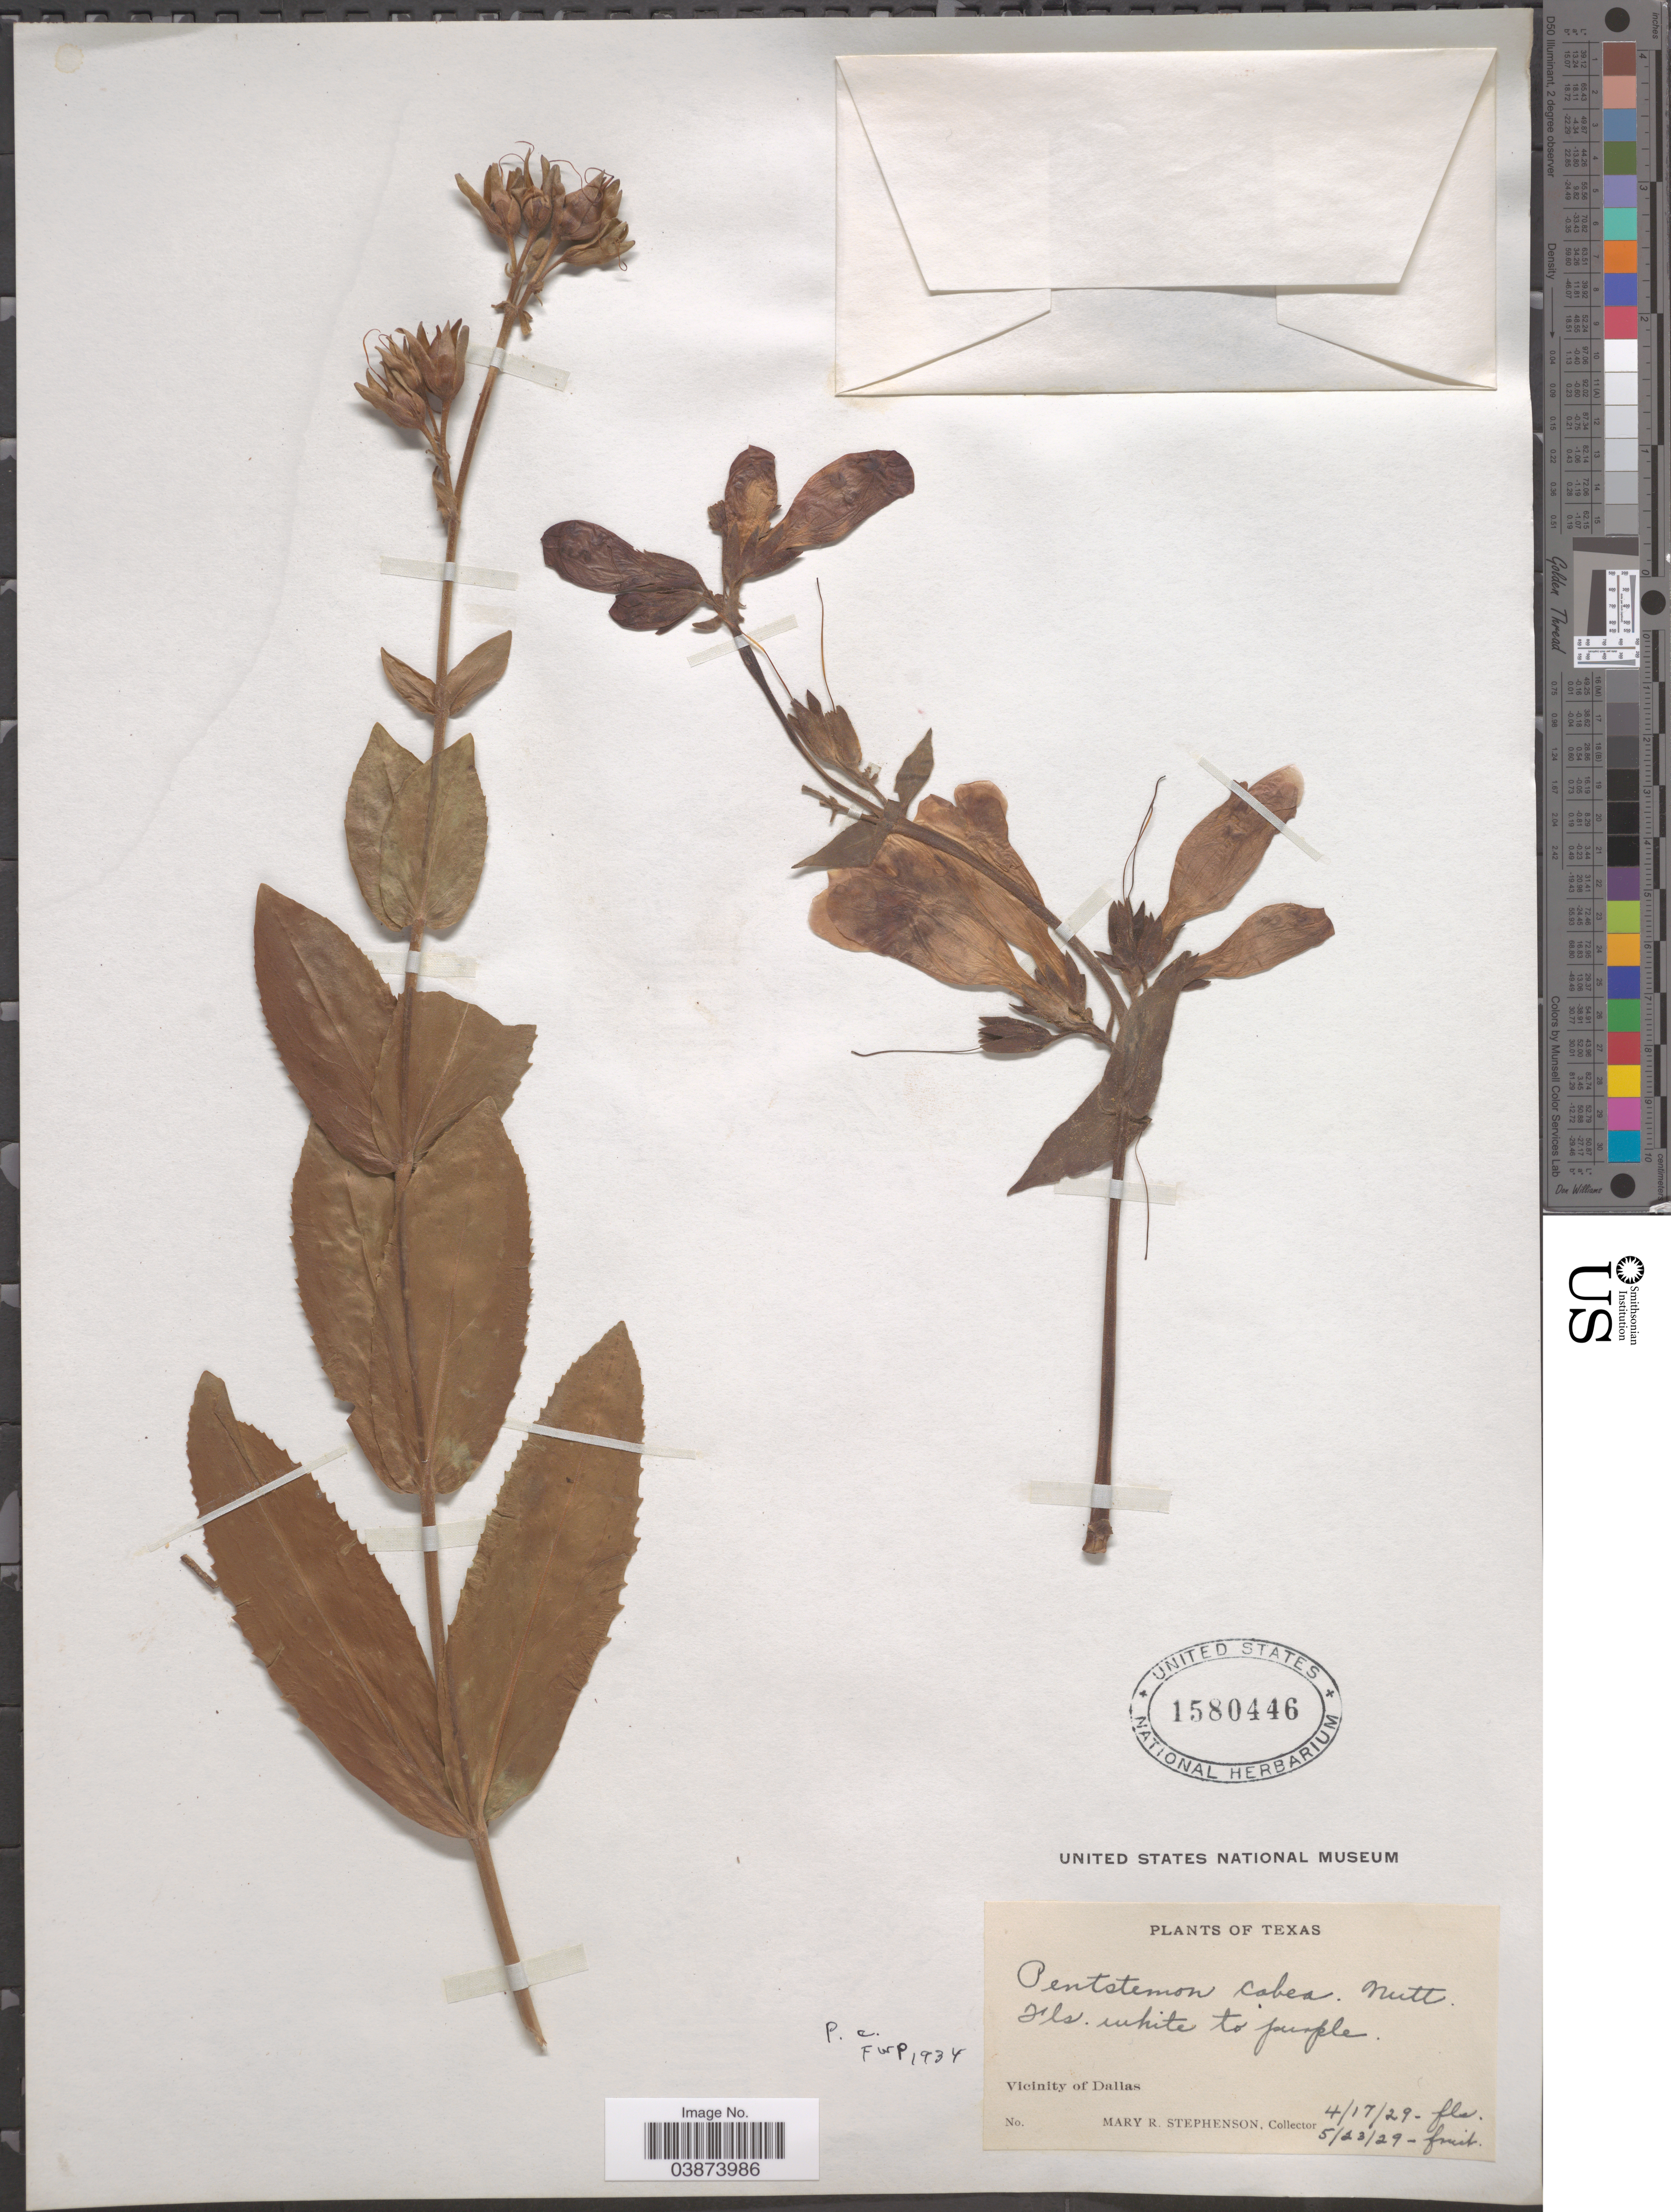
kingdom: Plantae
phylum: Tracheophyta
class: Magnoliopsida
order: Lamiales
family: Plantaginaceae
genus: Penstemon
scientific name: Penstemon cobaea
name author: (Nutt.)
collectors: M. Stephenson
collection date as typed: Transcribed d/m/y: 17/4/29 to 23/5/29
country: United States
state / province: Texas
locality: Vicinity of Dallas.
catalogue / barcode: US 1580446